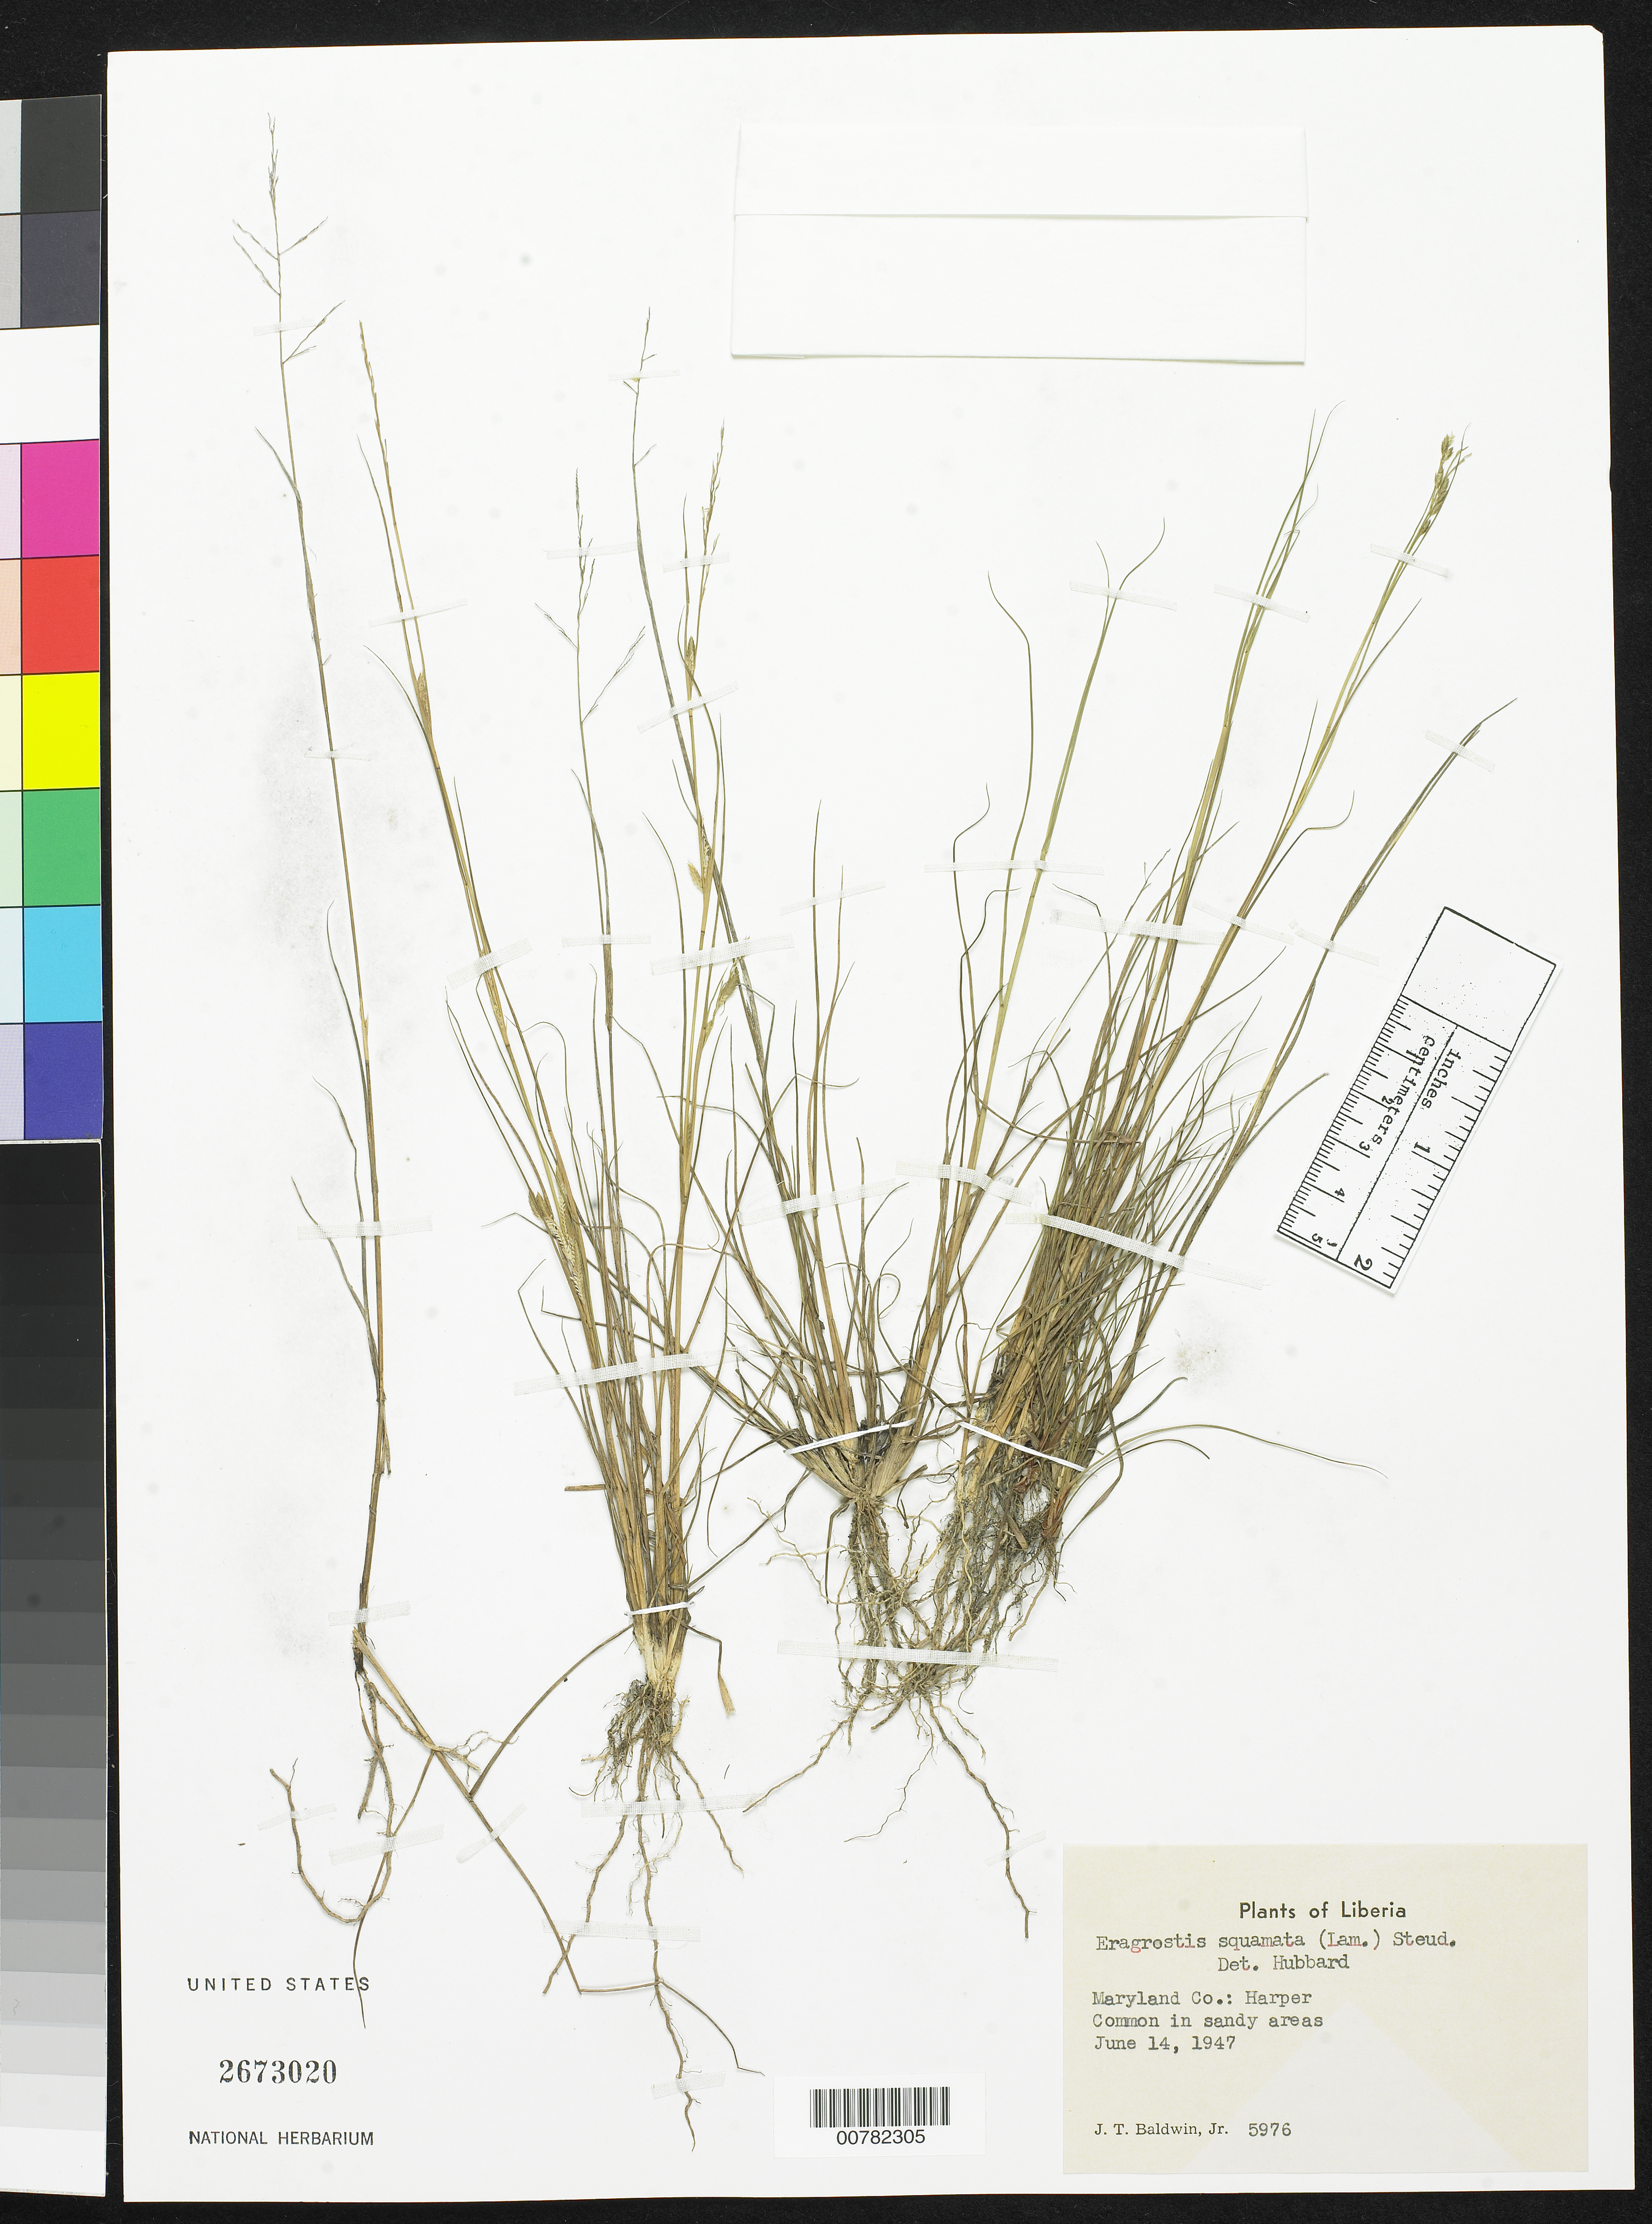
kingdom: Plantae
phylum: Tracheophyta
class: Liliopsida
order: Poales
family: Poaceae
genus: Eragrostis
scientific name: Eragrostis squamata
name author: (Lam.) Steud.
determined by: Hubbard, C. E.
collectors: J. T. Baldwin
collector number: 5976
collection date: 1947-06-14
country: Liberia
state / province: Maryland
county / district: Maryland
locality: Harper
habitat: Common in sandy area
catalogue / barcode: US 2673020